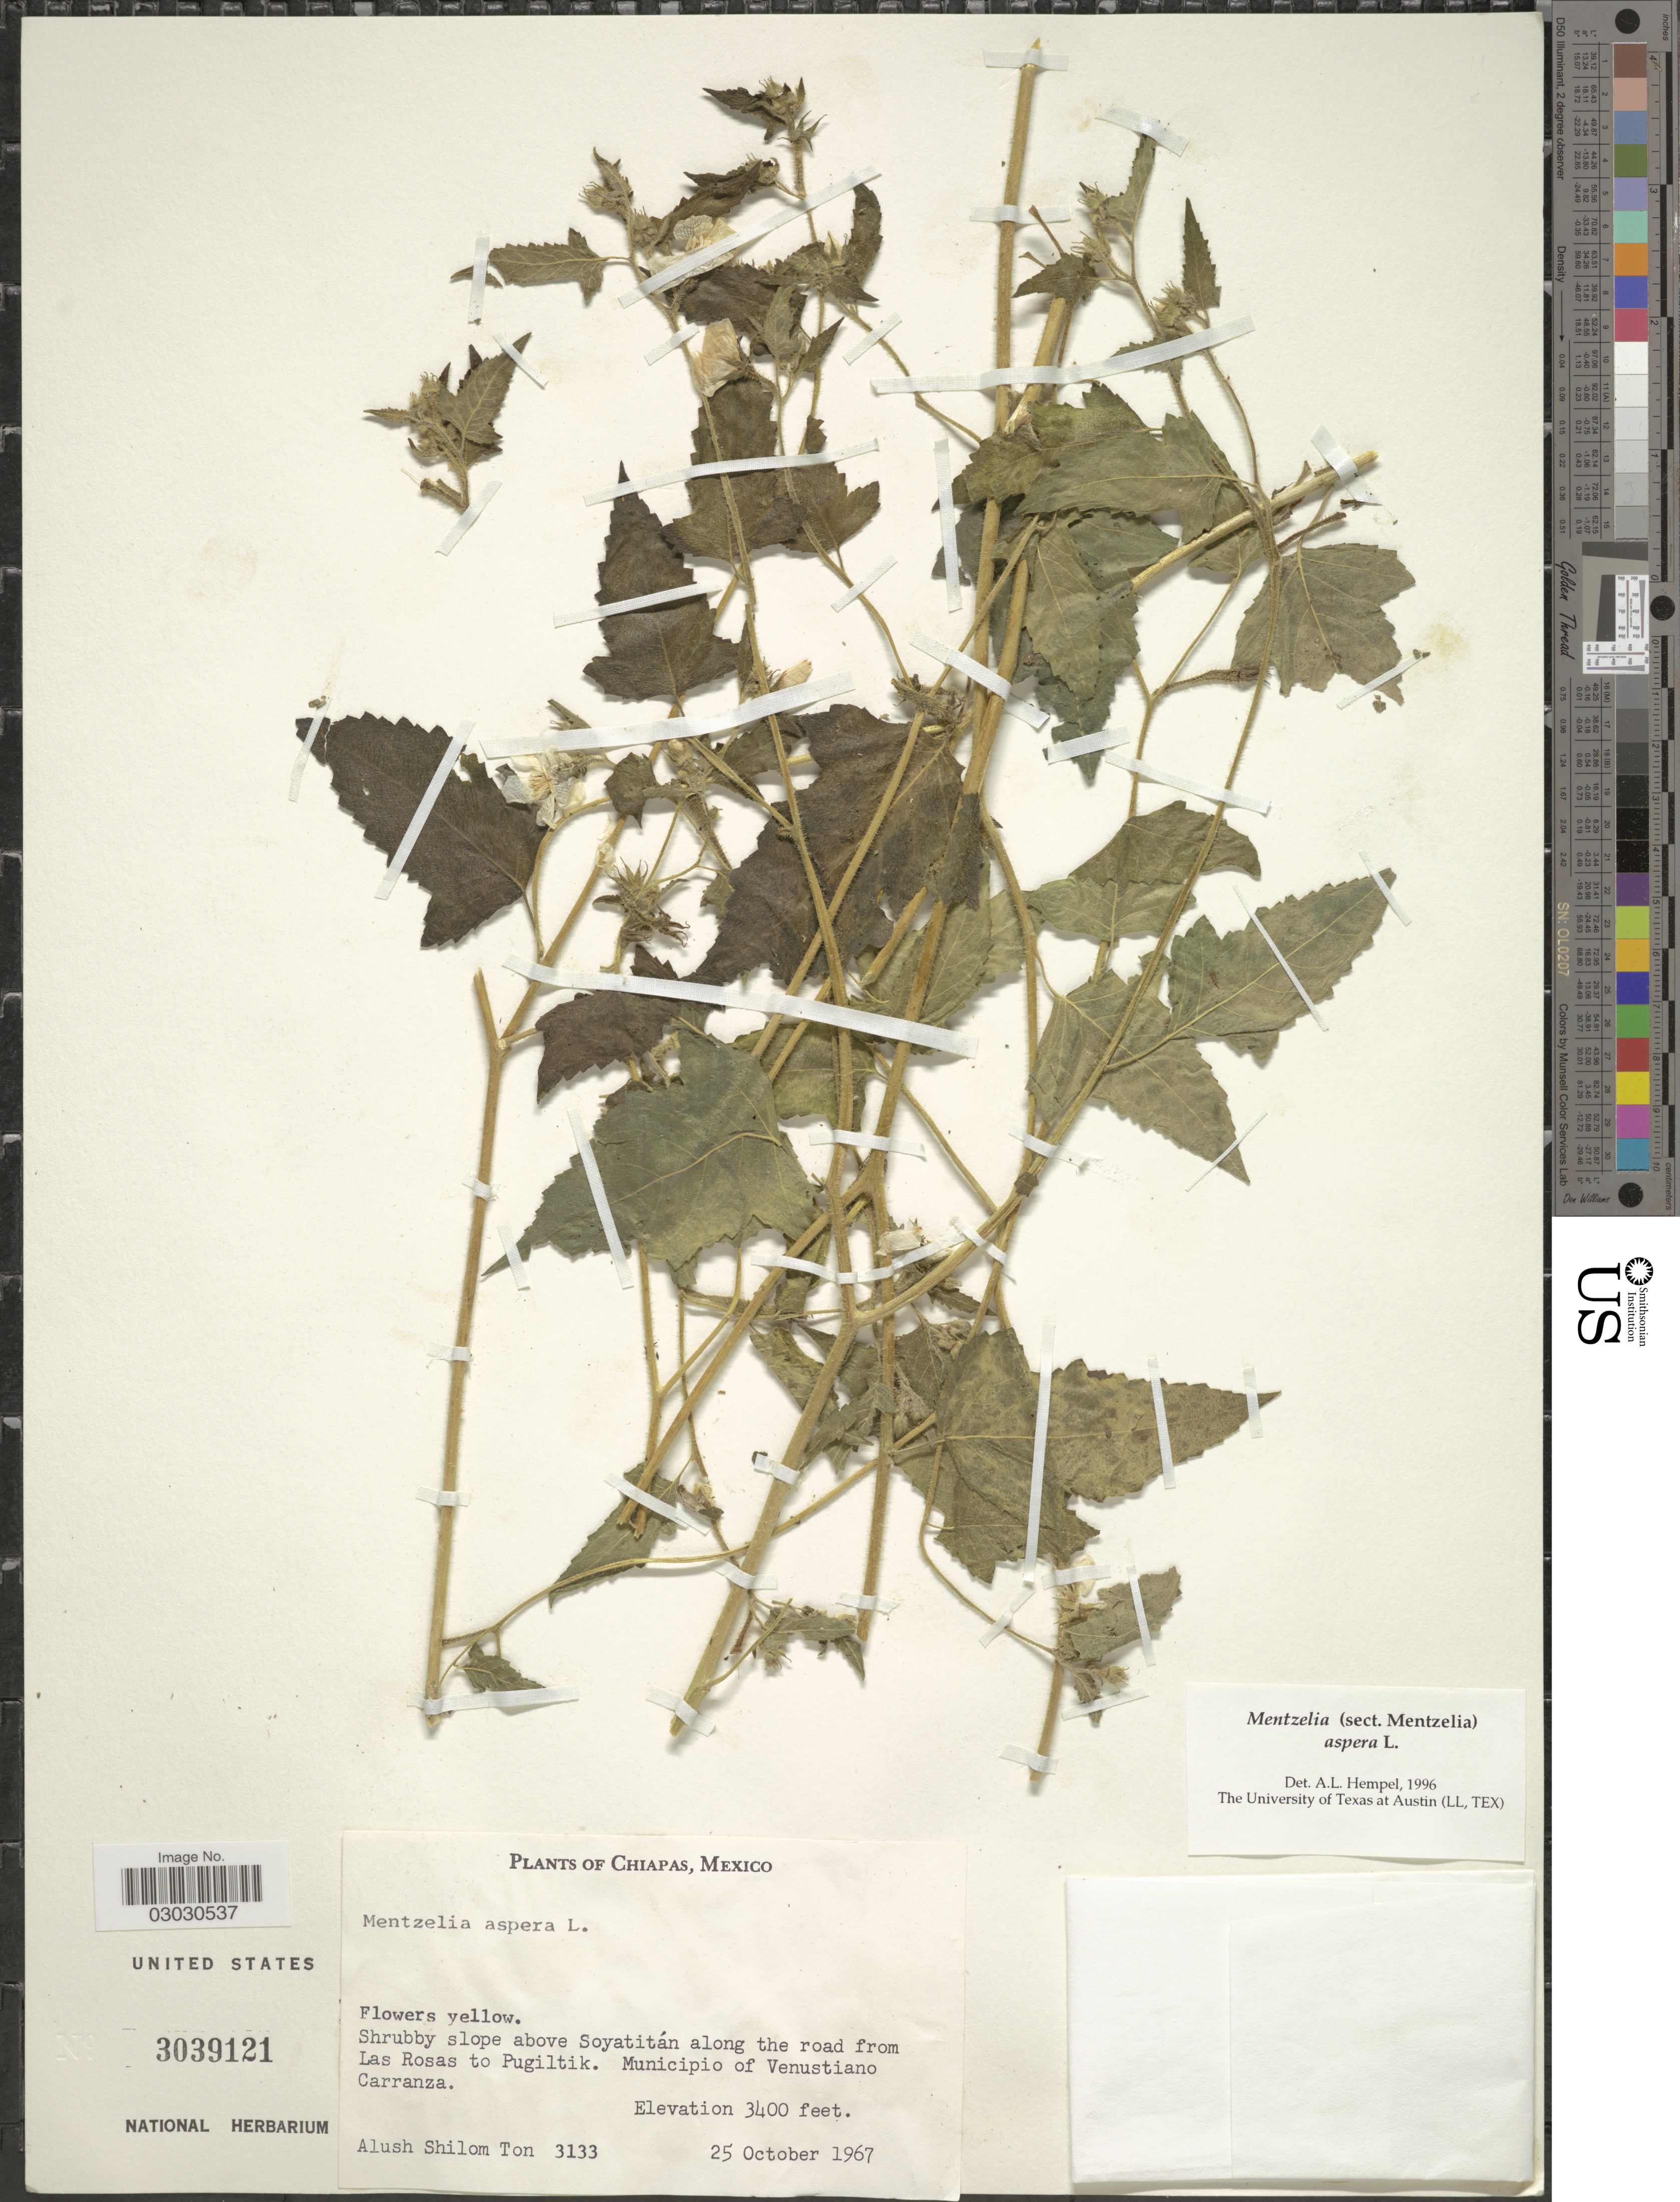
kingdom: Plantae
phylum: Tracheophyta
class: Magnoliopsida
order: Cornales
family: Loasaceae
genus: Mentzelia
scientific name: Mentzelia aspera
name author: L.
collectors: A. M. Ton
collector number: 3133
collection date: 1967-10-25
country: Mexico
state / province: Chiapas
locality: Shrubby slope above Soyatitán along the road from Las Rosas to Pugiltik. Municipio of Venustiano. Carranza.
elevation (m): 1036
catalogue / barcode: US 3039121